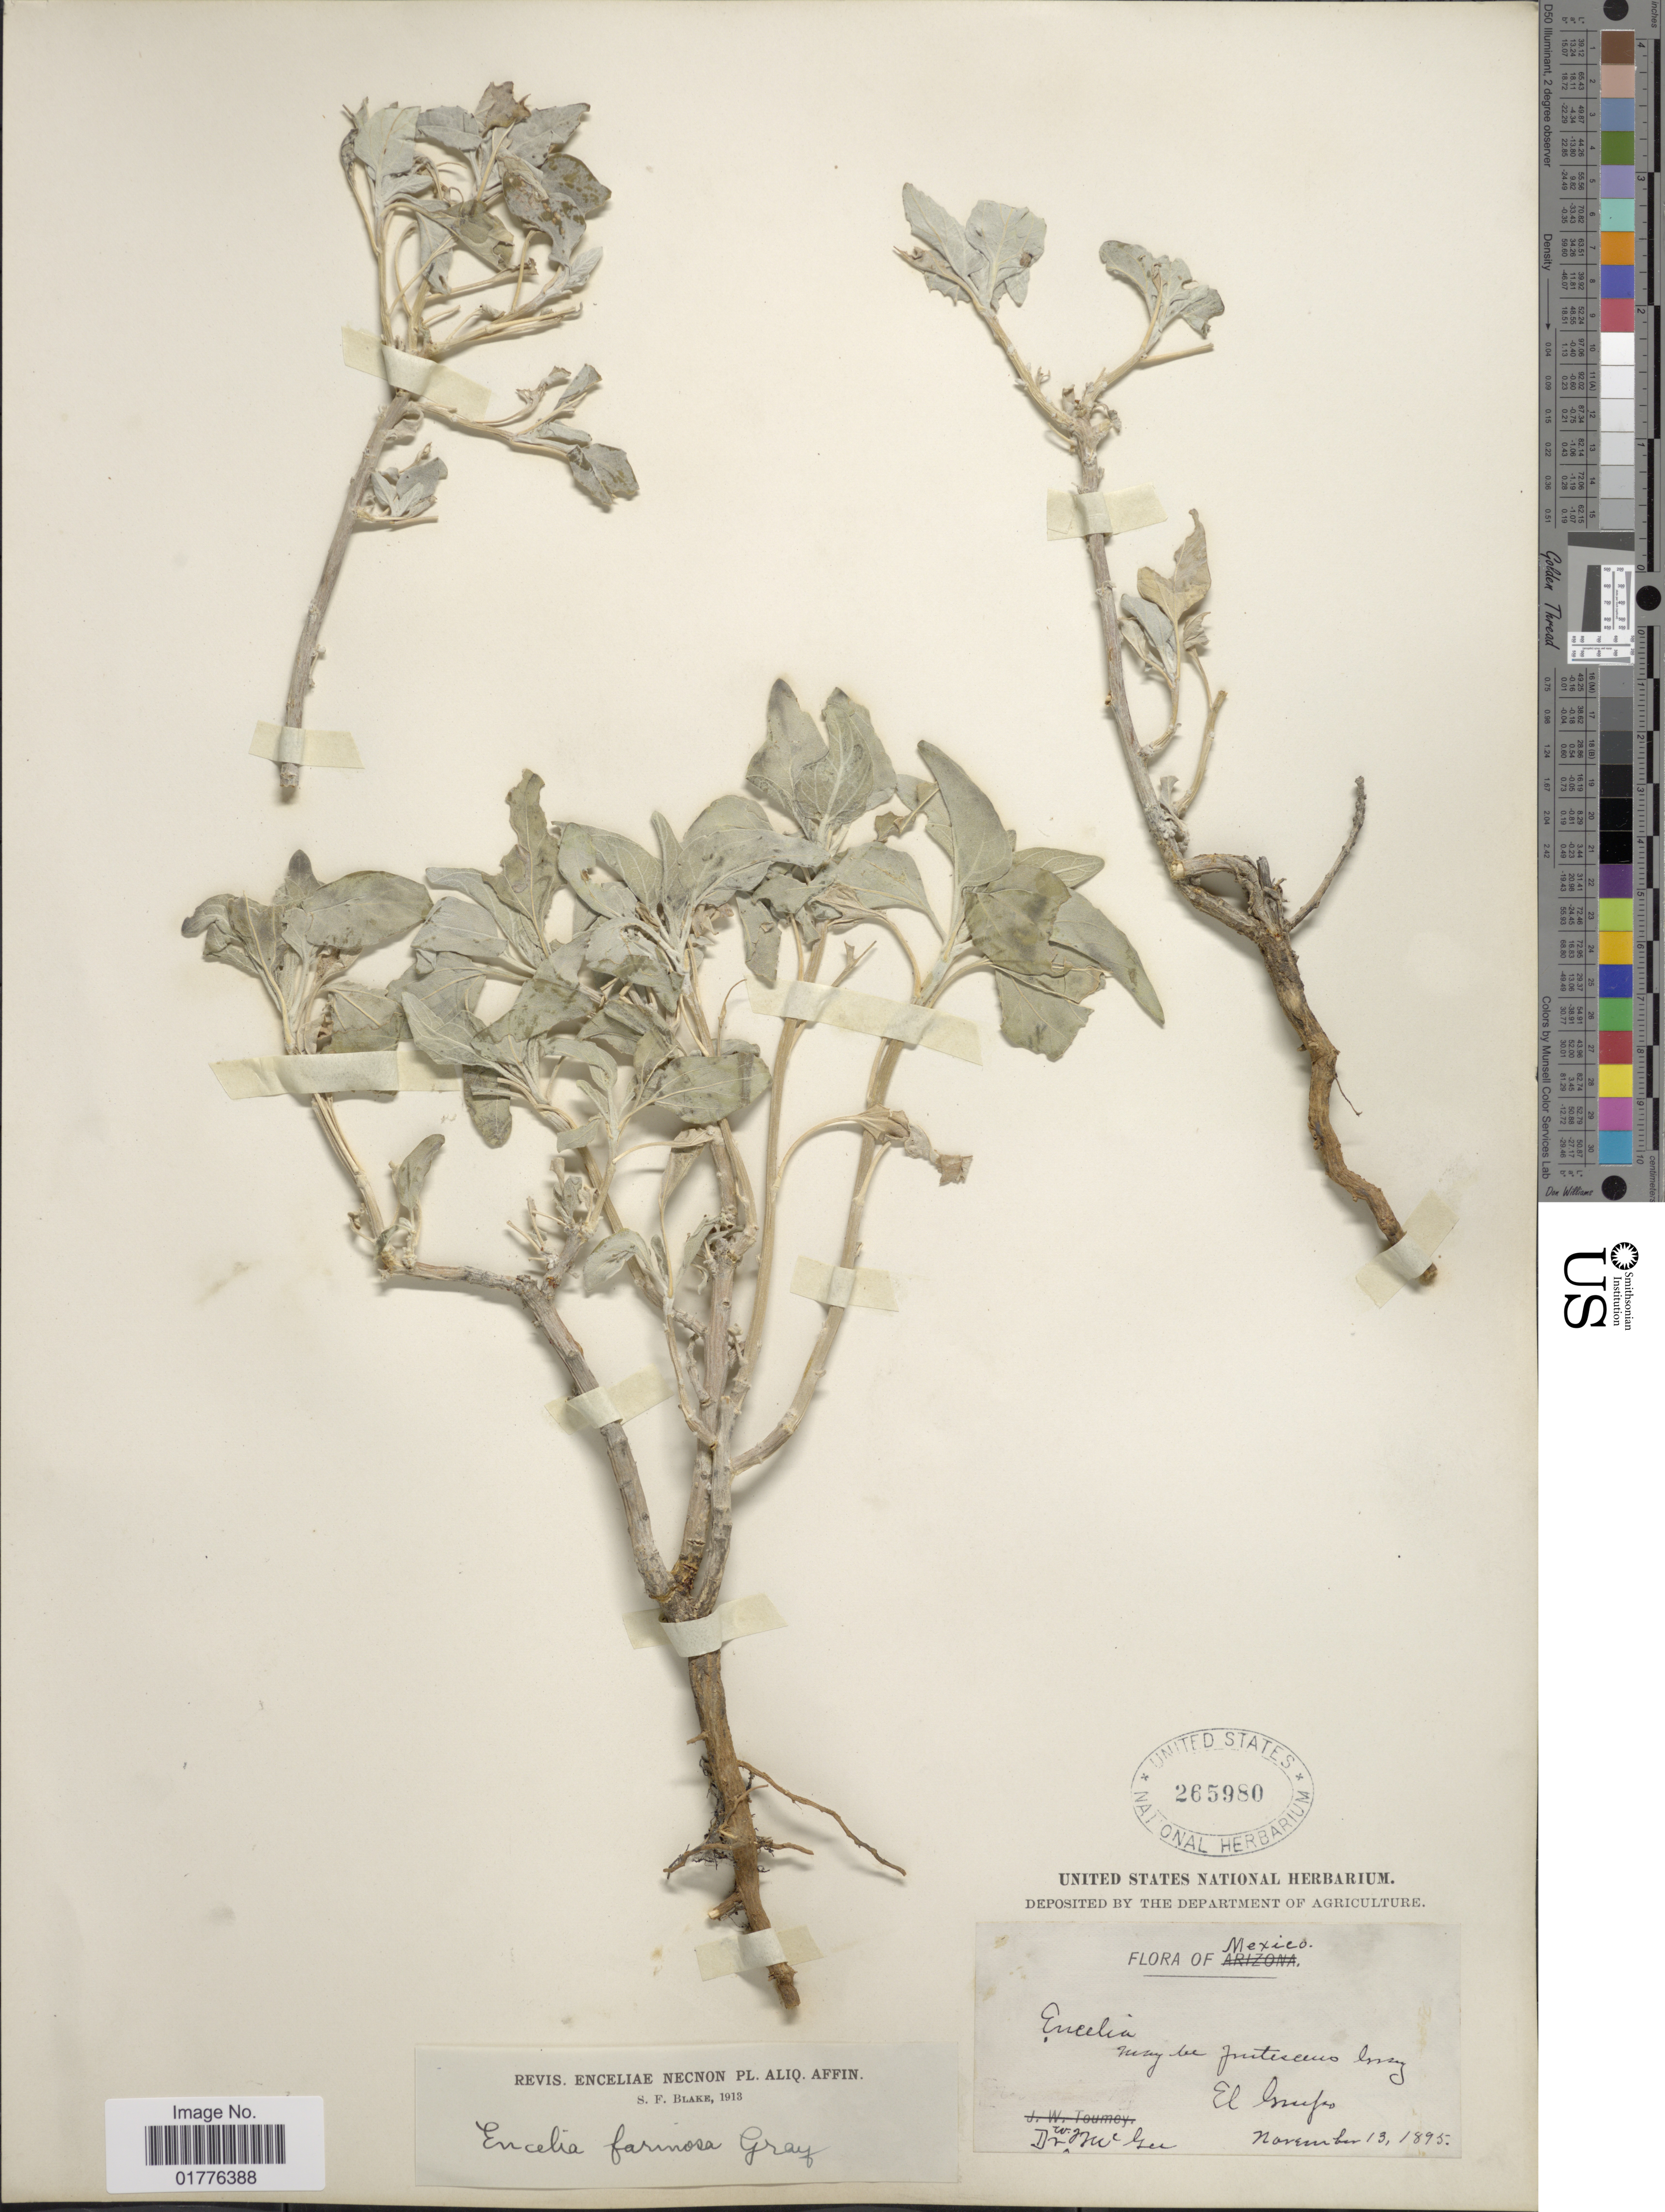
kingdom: Plantae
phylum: Tracheophyta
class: Magnoliopsida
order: Asterales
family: Asteraceae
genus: Encelia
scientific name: Encelia farinosa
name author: A. Gray ex Torr. in Emory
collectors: W. Mcgee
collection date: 1895-11-13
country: Mexico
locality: El Grupo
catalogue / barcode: US 265980